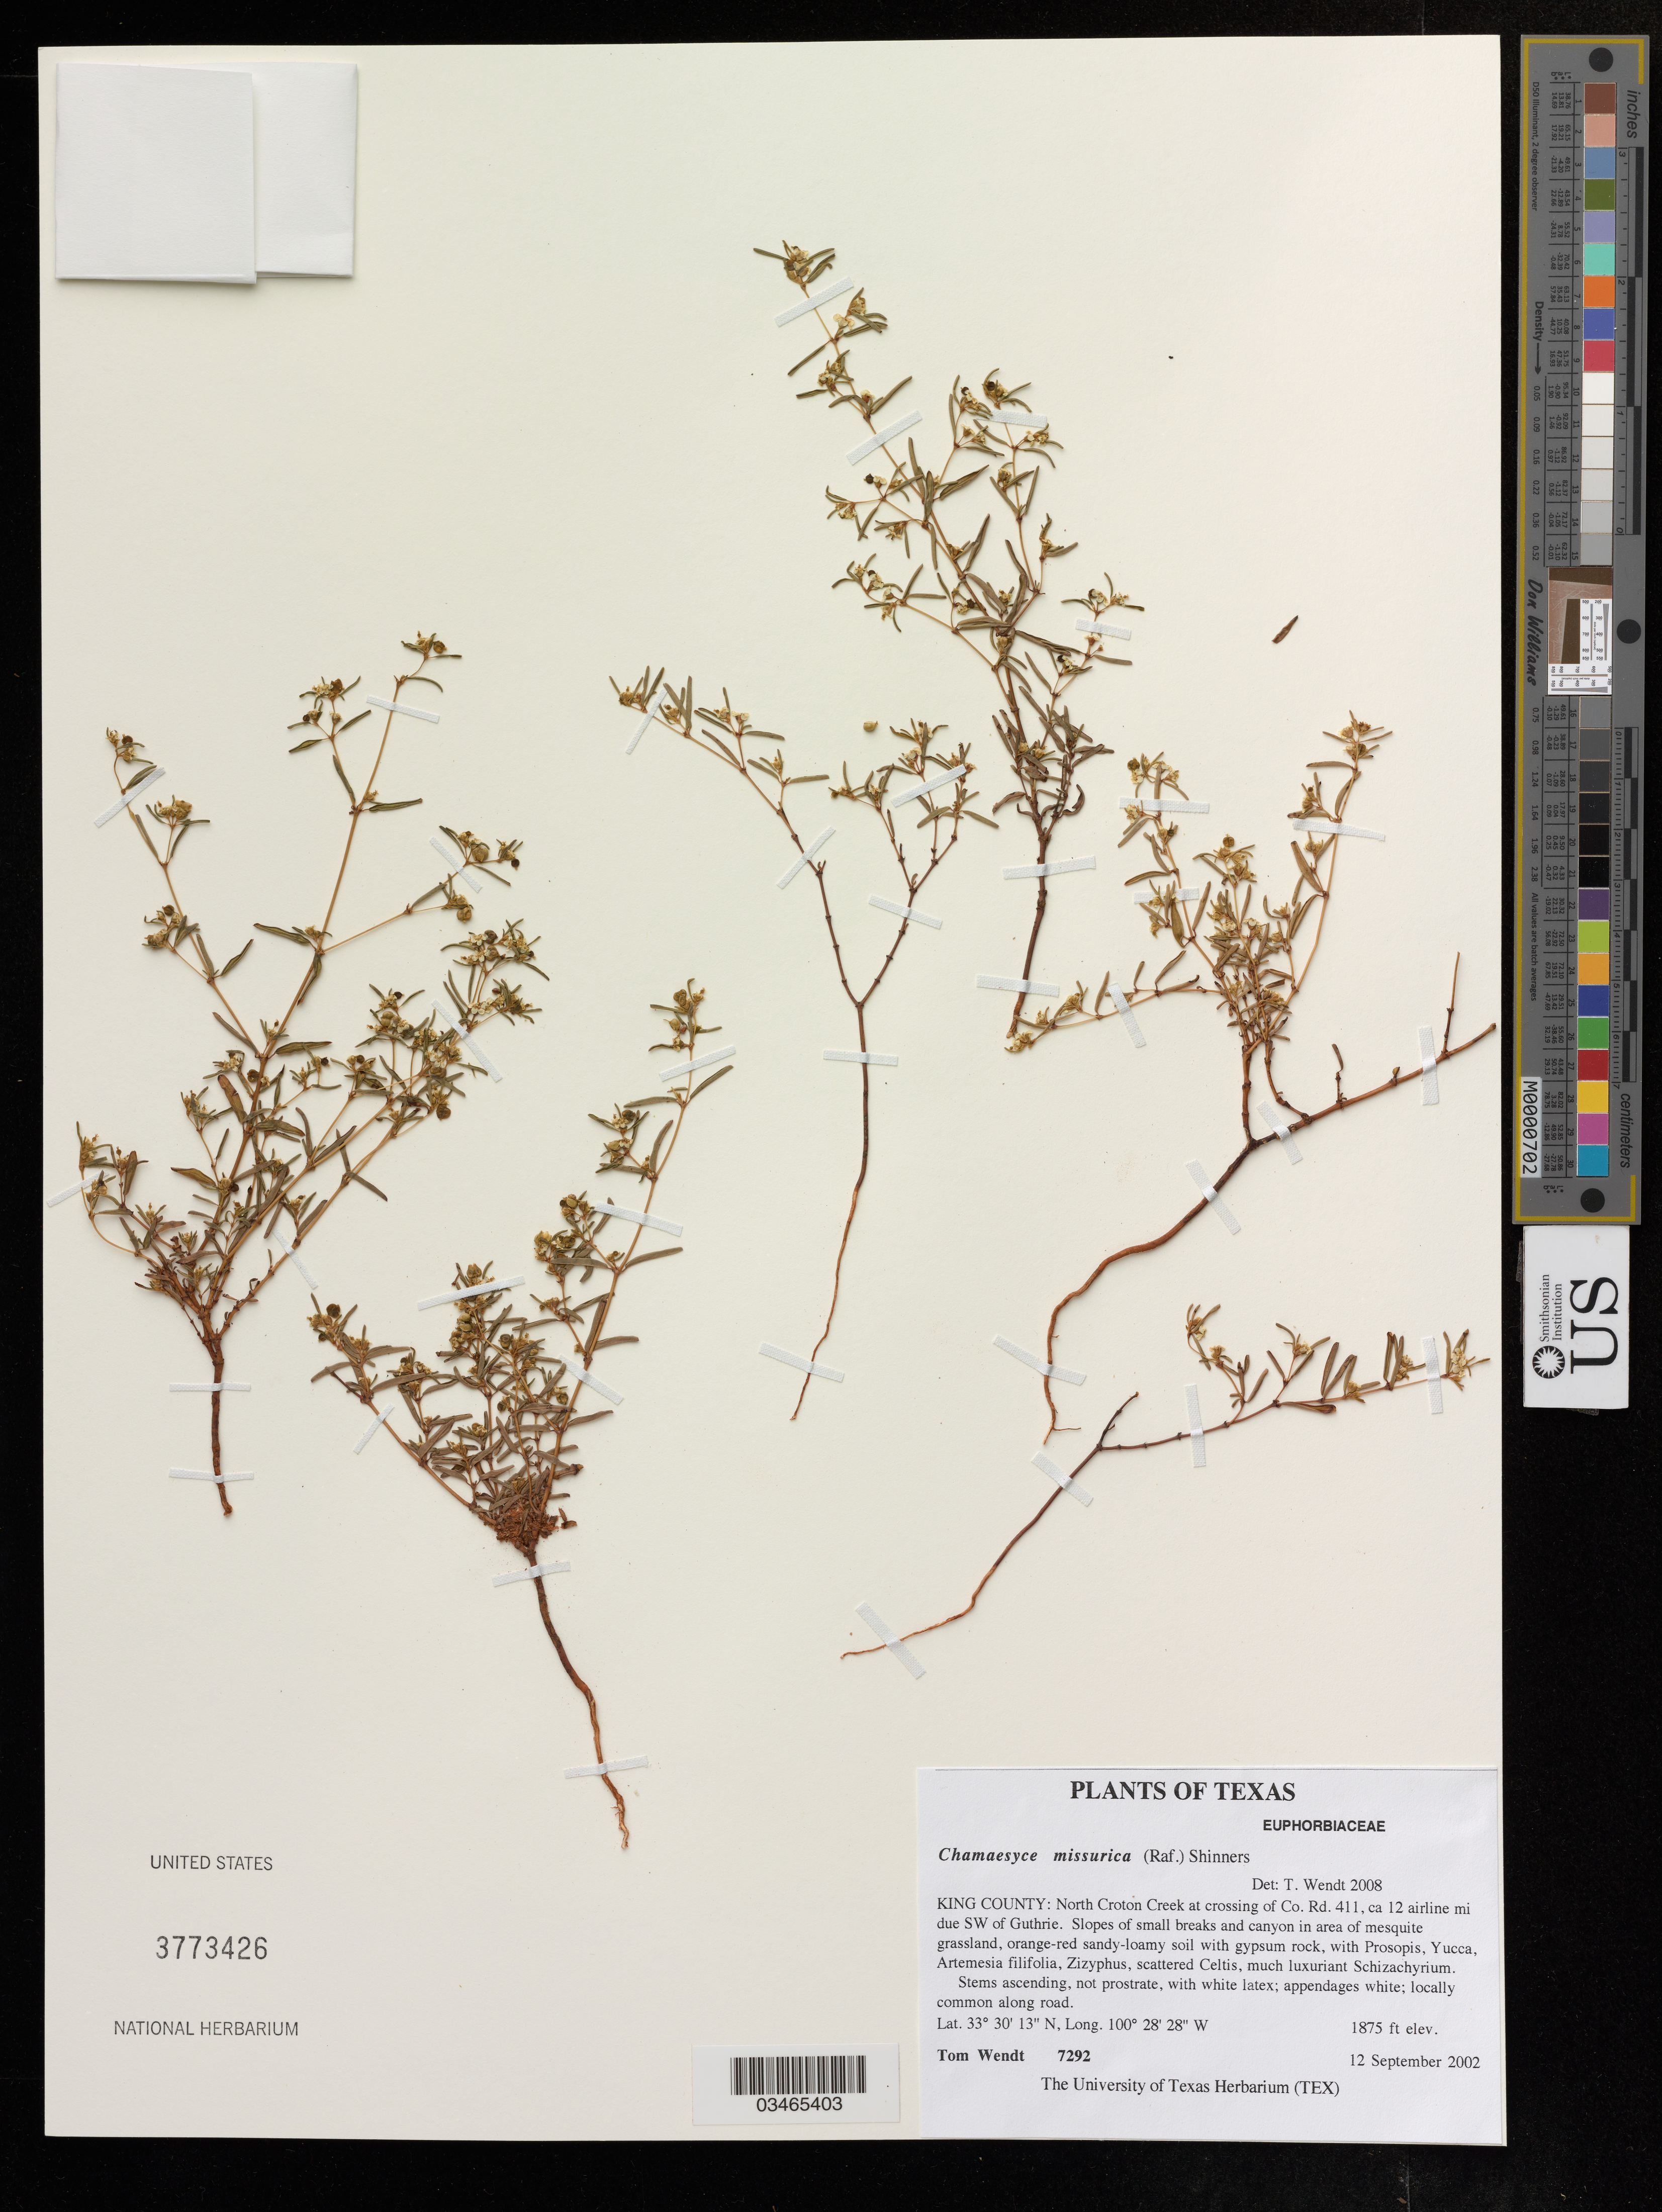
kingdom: Plantae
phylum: Tracheophyta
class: Magnoliopsida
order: Malpighiales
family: Euphorbiaceae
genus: Chamaesyce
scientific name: Chamaesyce missurica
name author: (Raf.) Shinners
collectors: T. Wendt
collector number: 7292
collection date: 2002-09-12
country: United States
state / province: Texas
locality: King County: North Croton Creek at crossing of Co. Rd.411, ca 12 airline mi due SW of Guthrie.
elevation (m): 572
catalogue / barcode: US 3773426